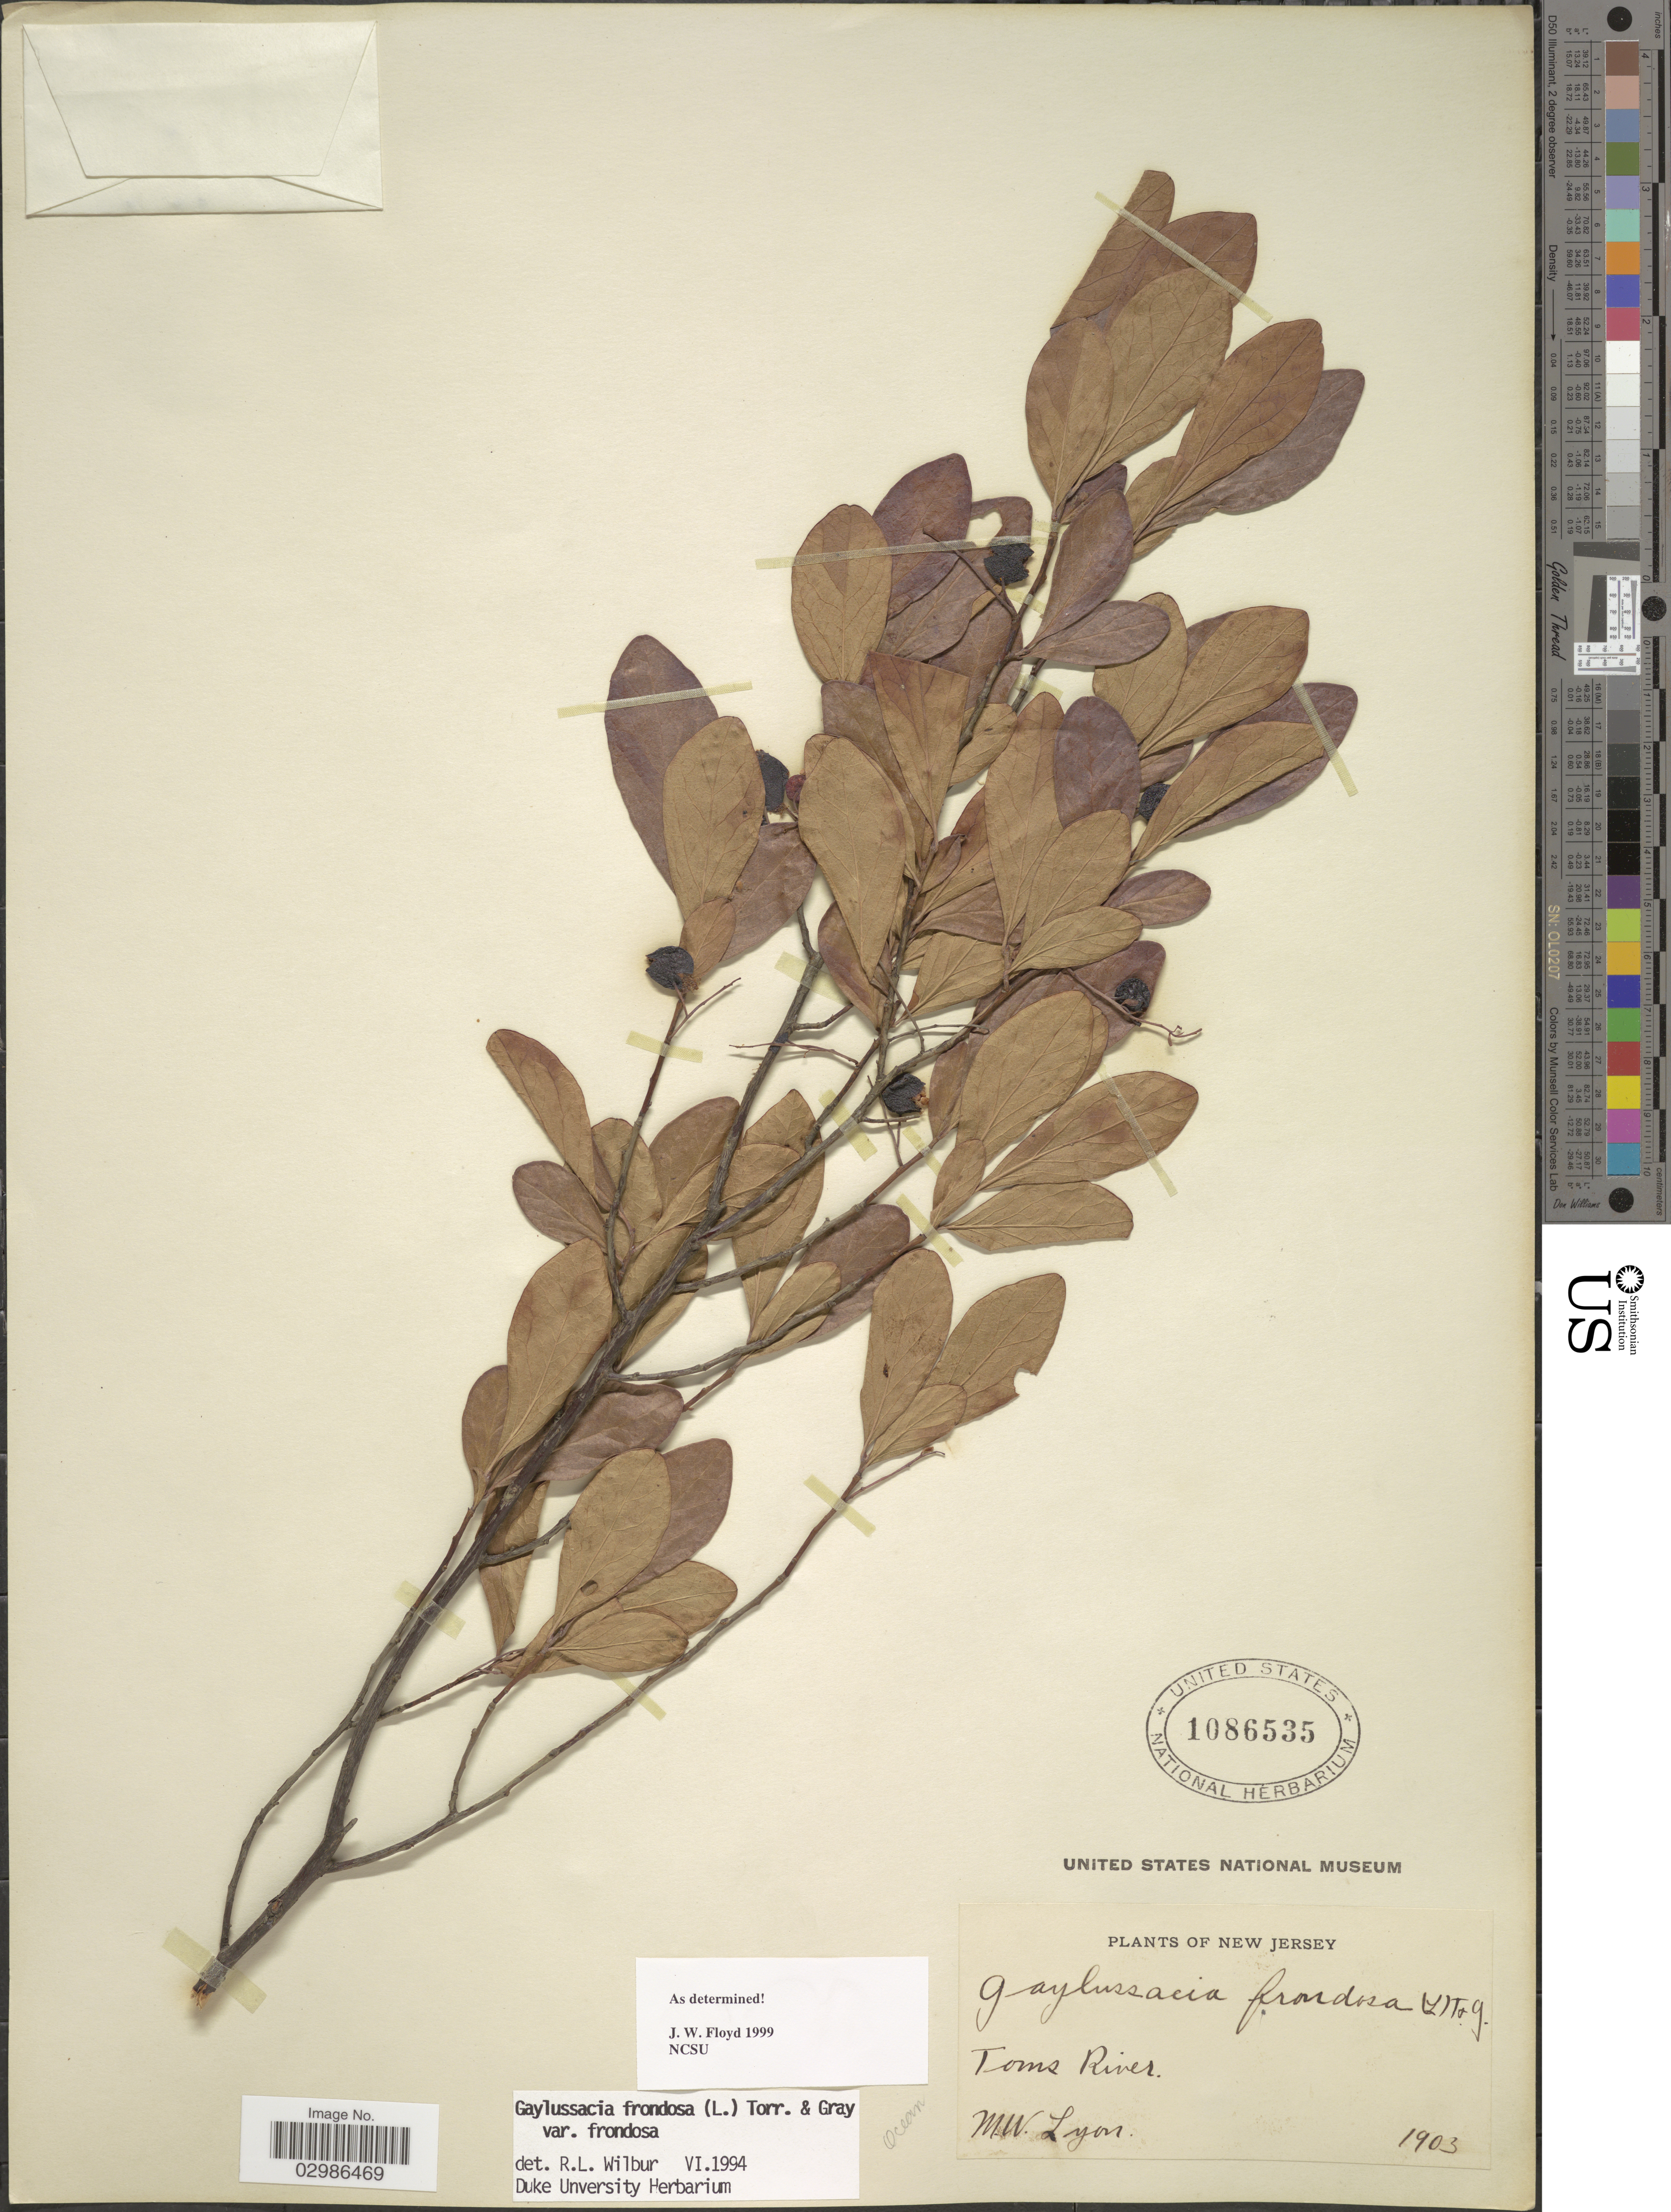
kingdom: Plantae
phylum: Tracheophyta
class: Magnoliopsida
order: Ericales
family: Ericaceae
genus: Gaylussacia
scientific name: Gaylussacia frondosa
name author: (L.) Torr. & A. Gray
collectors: M. W. Lyon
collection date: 1903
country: United States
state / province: New Jersey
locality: Toms River. Ocean.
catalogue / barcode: US 1086535